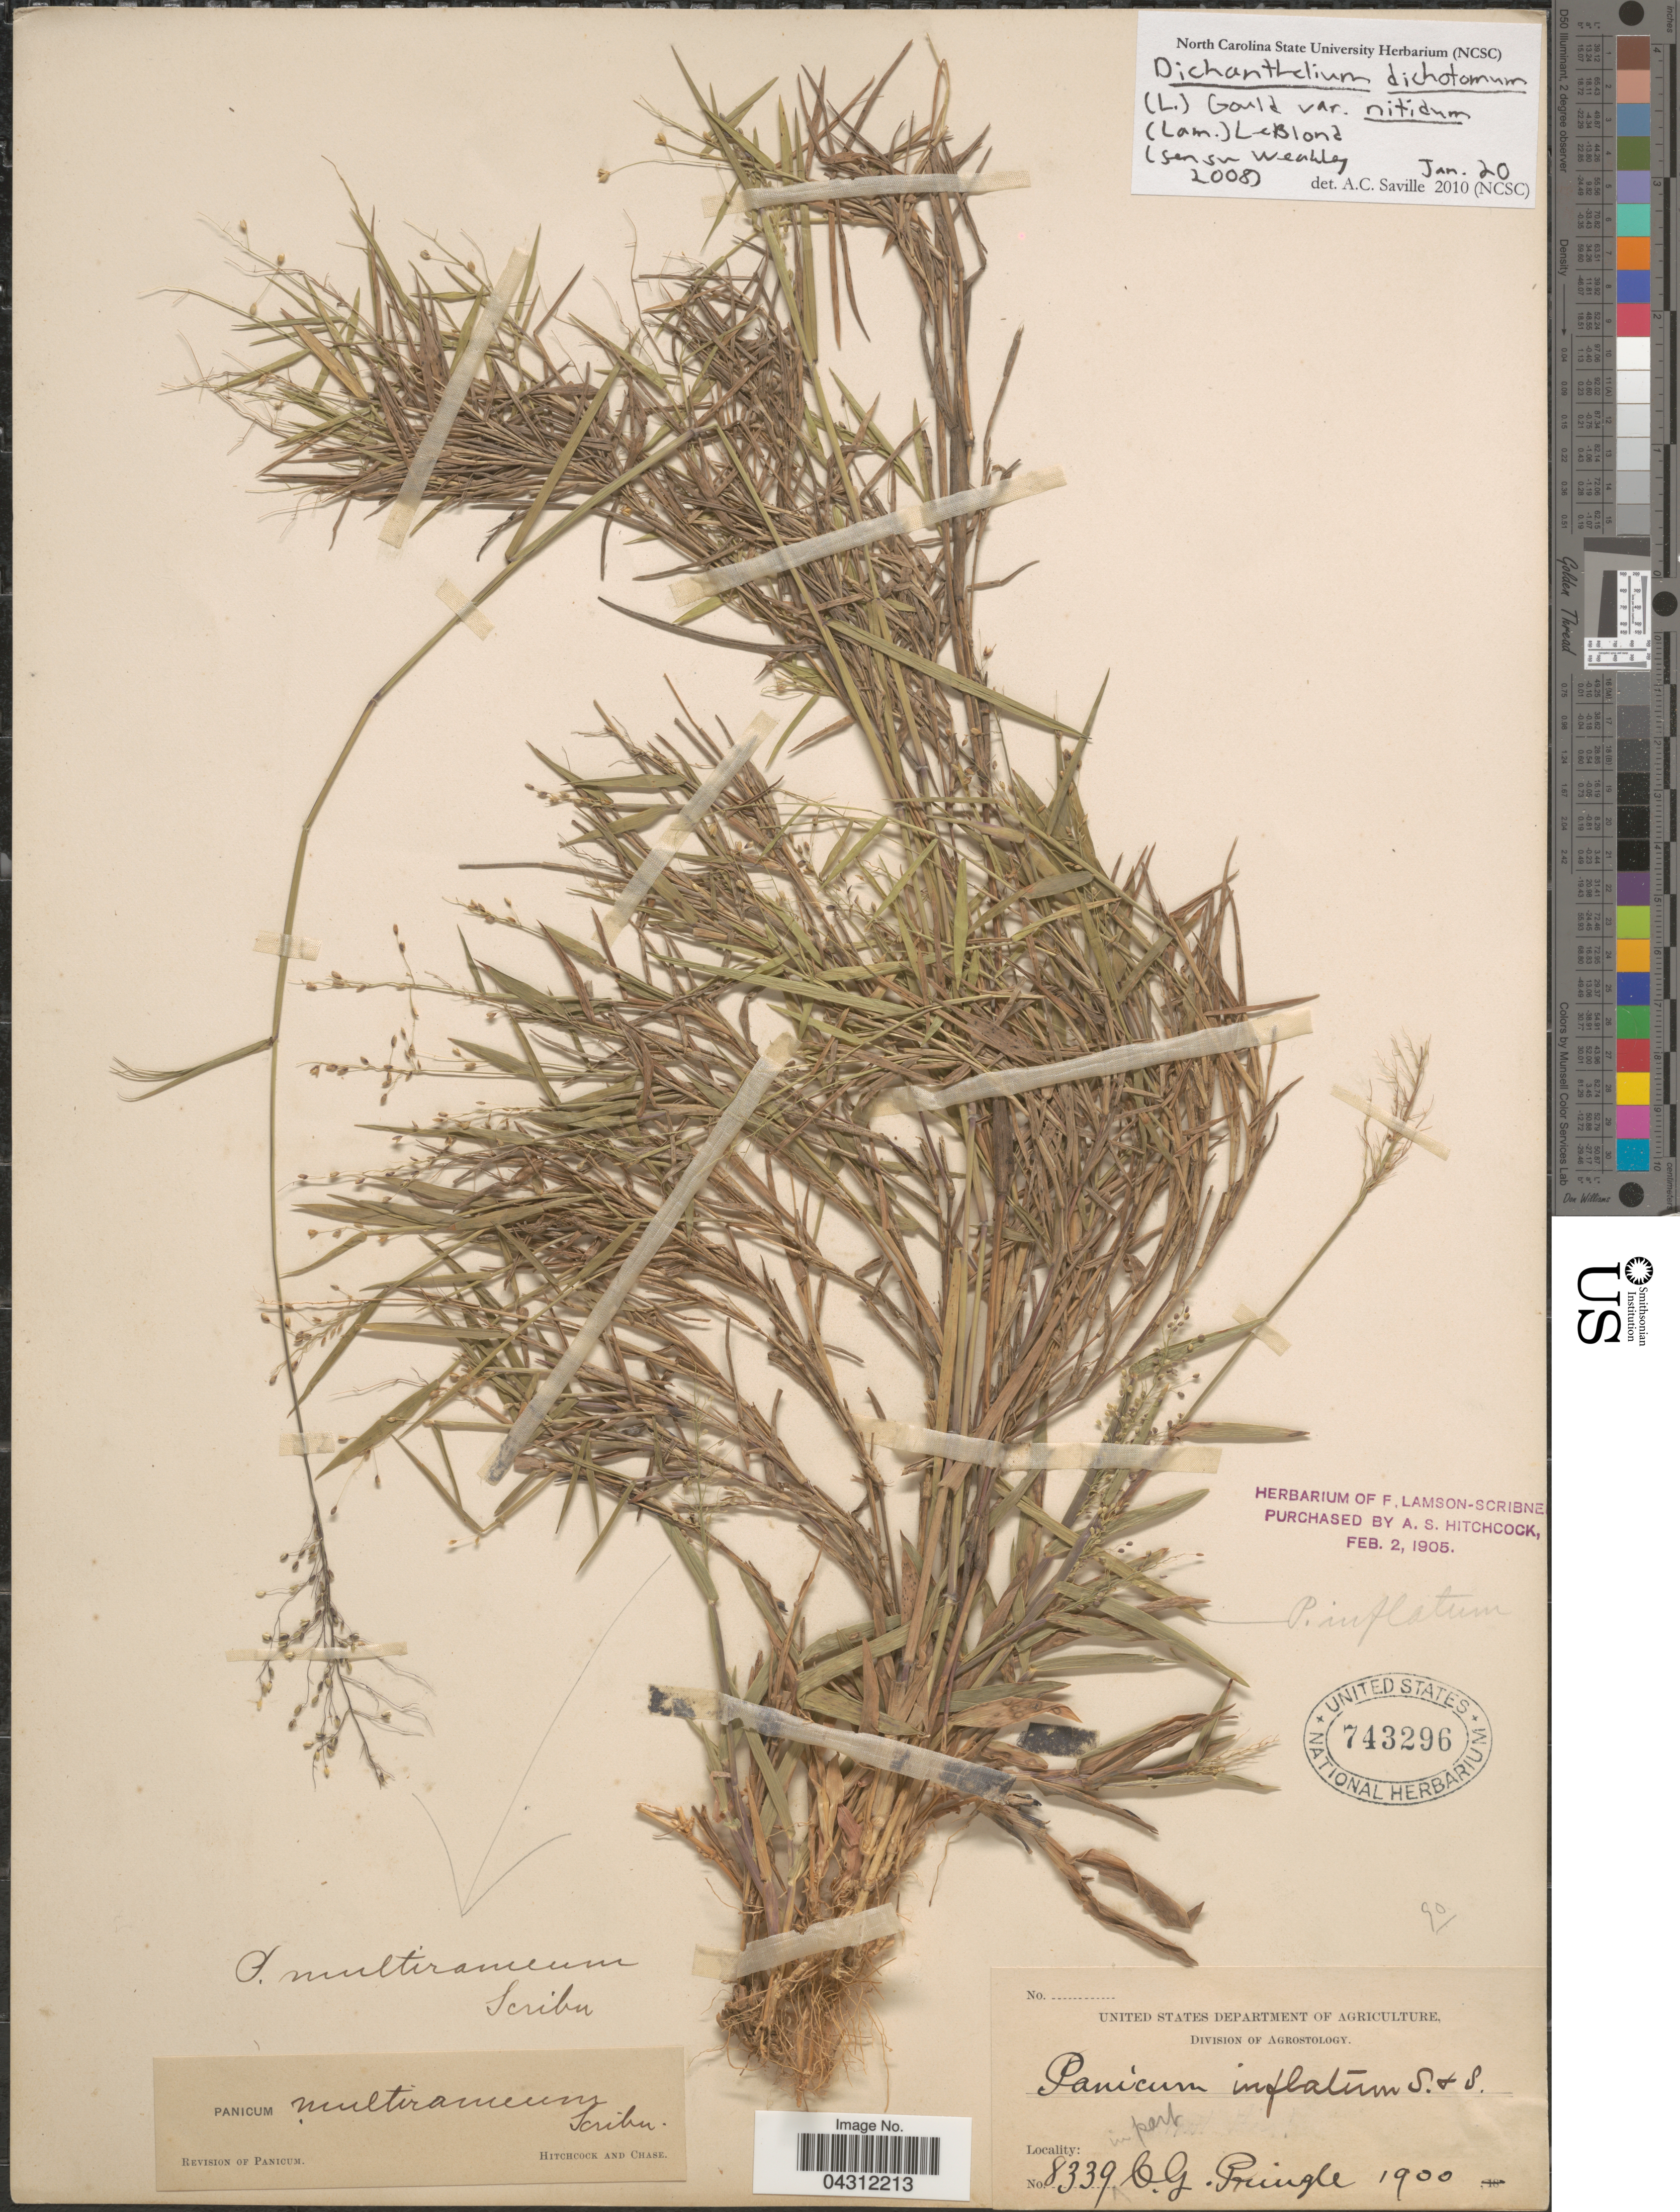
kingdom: Plantae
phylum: Tracheophyta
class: Liliopsida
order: Poales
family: Poaceae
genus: Dichanthelium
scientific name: Dichanthelium dichotomum var. dichotomum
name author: (L.) Gould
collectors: C. G. Pringle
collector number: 8339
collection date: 1900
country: United States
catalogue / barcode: US 743296